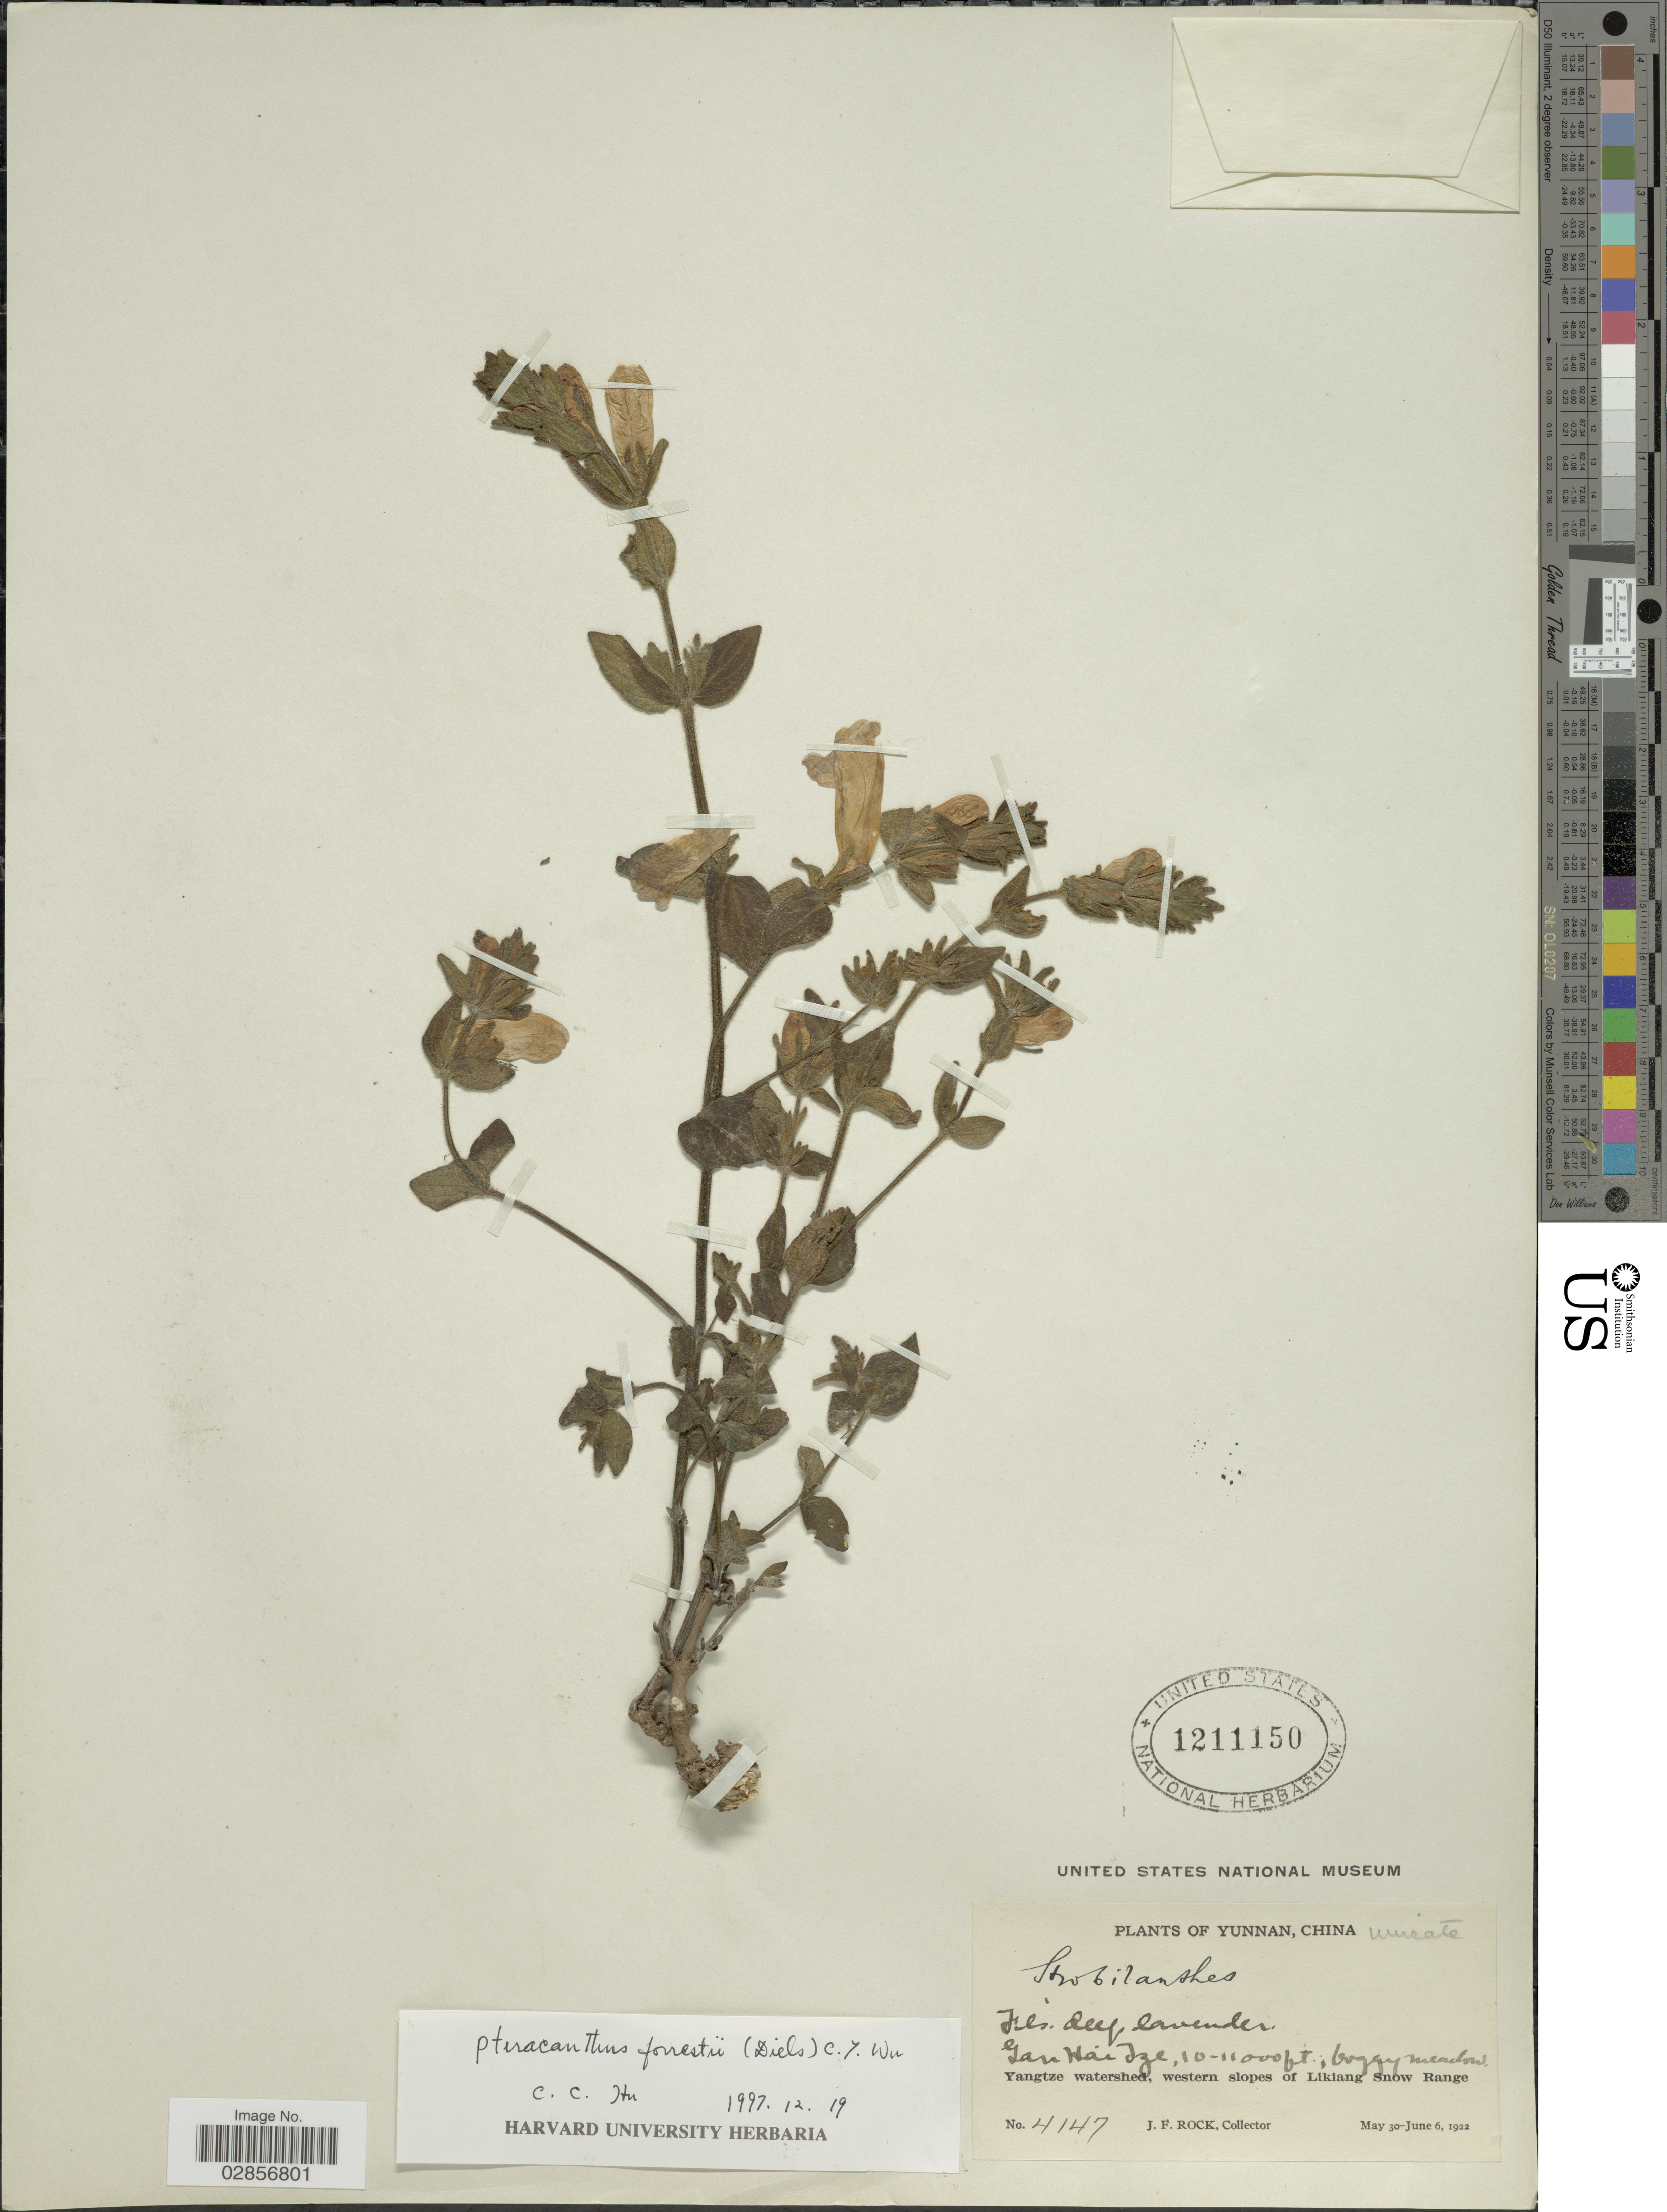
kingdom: Plantae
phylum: Tracheophyta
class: Magnoliopsida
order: Lamiales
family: Acanthaceae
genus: Pteracanthus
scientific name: Pteracanthus forrestii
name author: (Diels) H.B. Cui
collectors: J. Rock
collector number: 4147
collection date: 1922-05-30/1922-06-06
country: China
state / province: Yunnan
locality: Gan Hai Tse. Yangtze watershed, western slopes of Likiang Snow Range.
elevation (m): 3048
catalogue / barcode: US 1211150